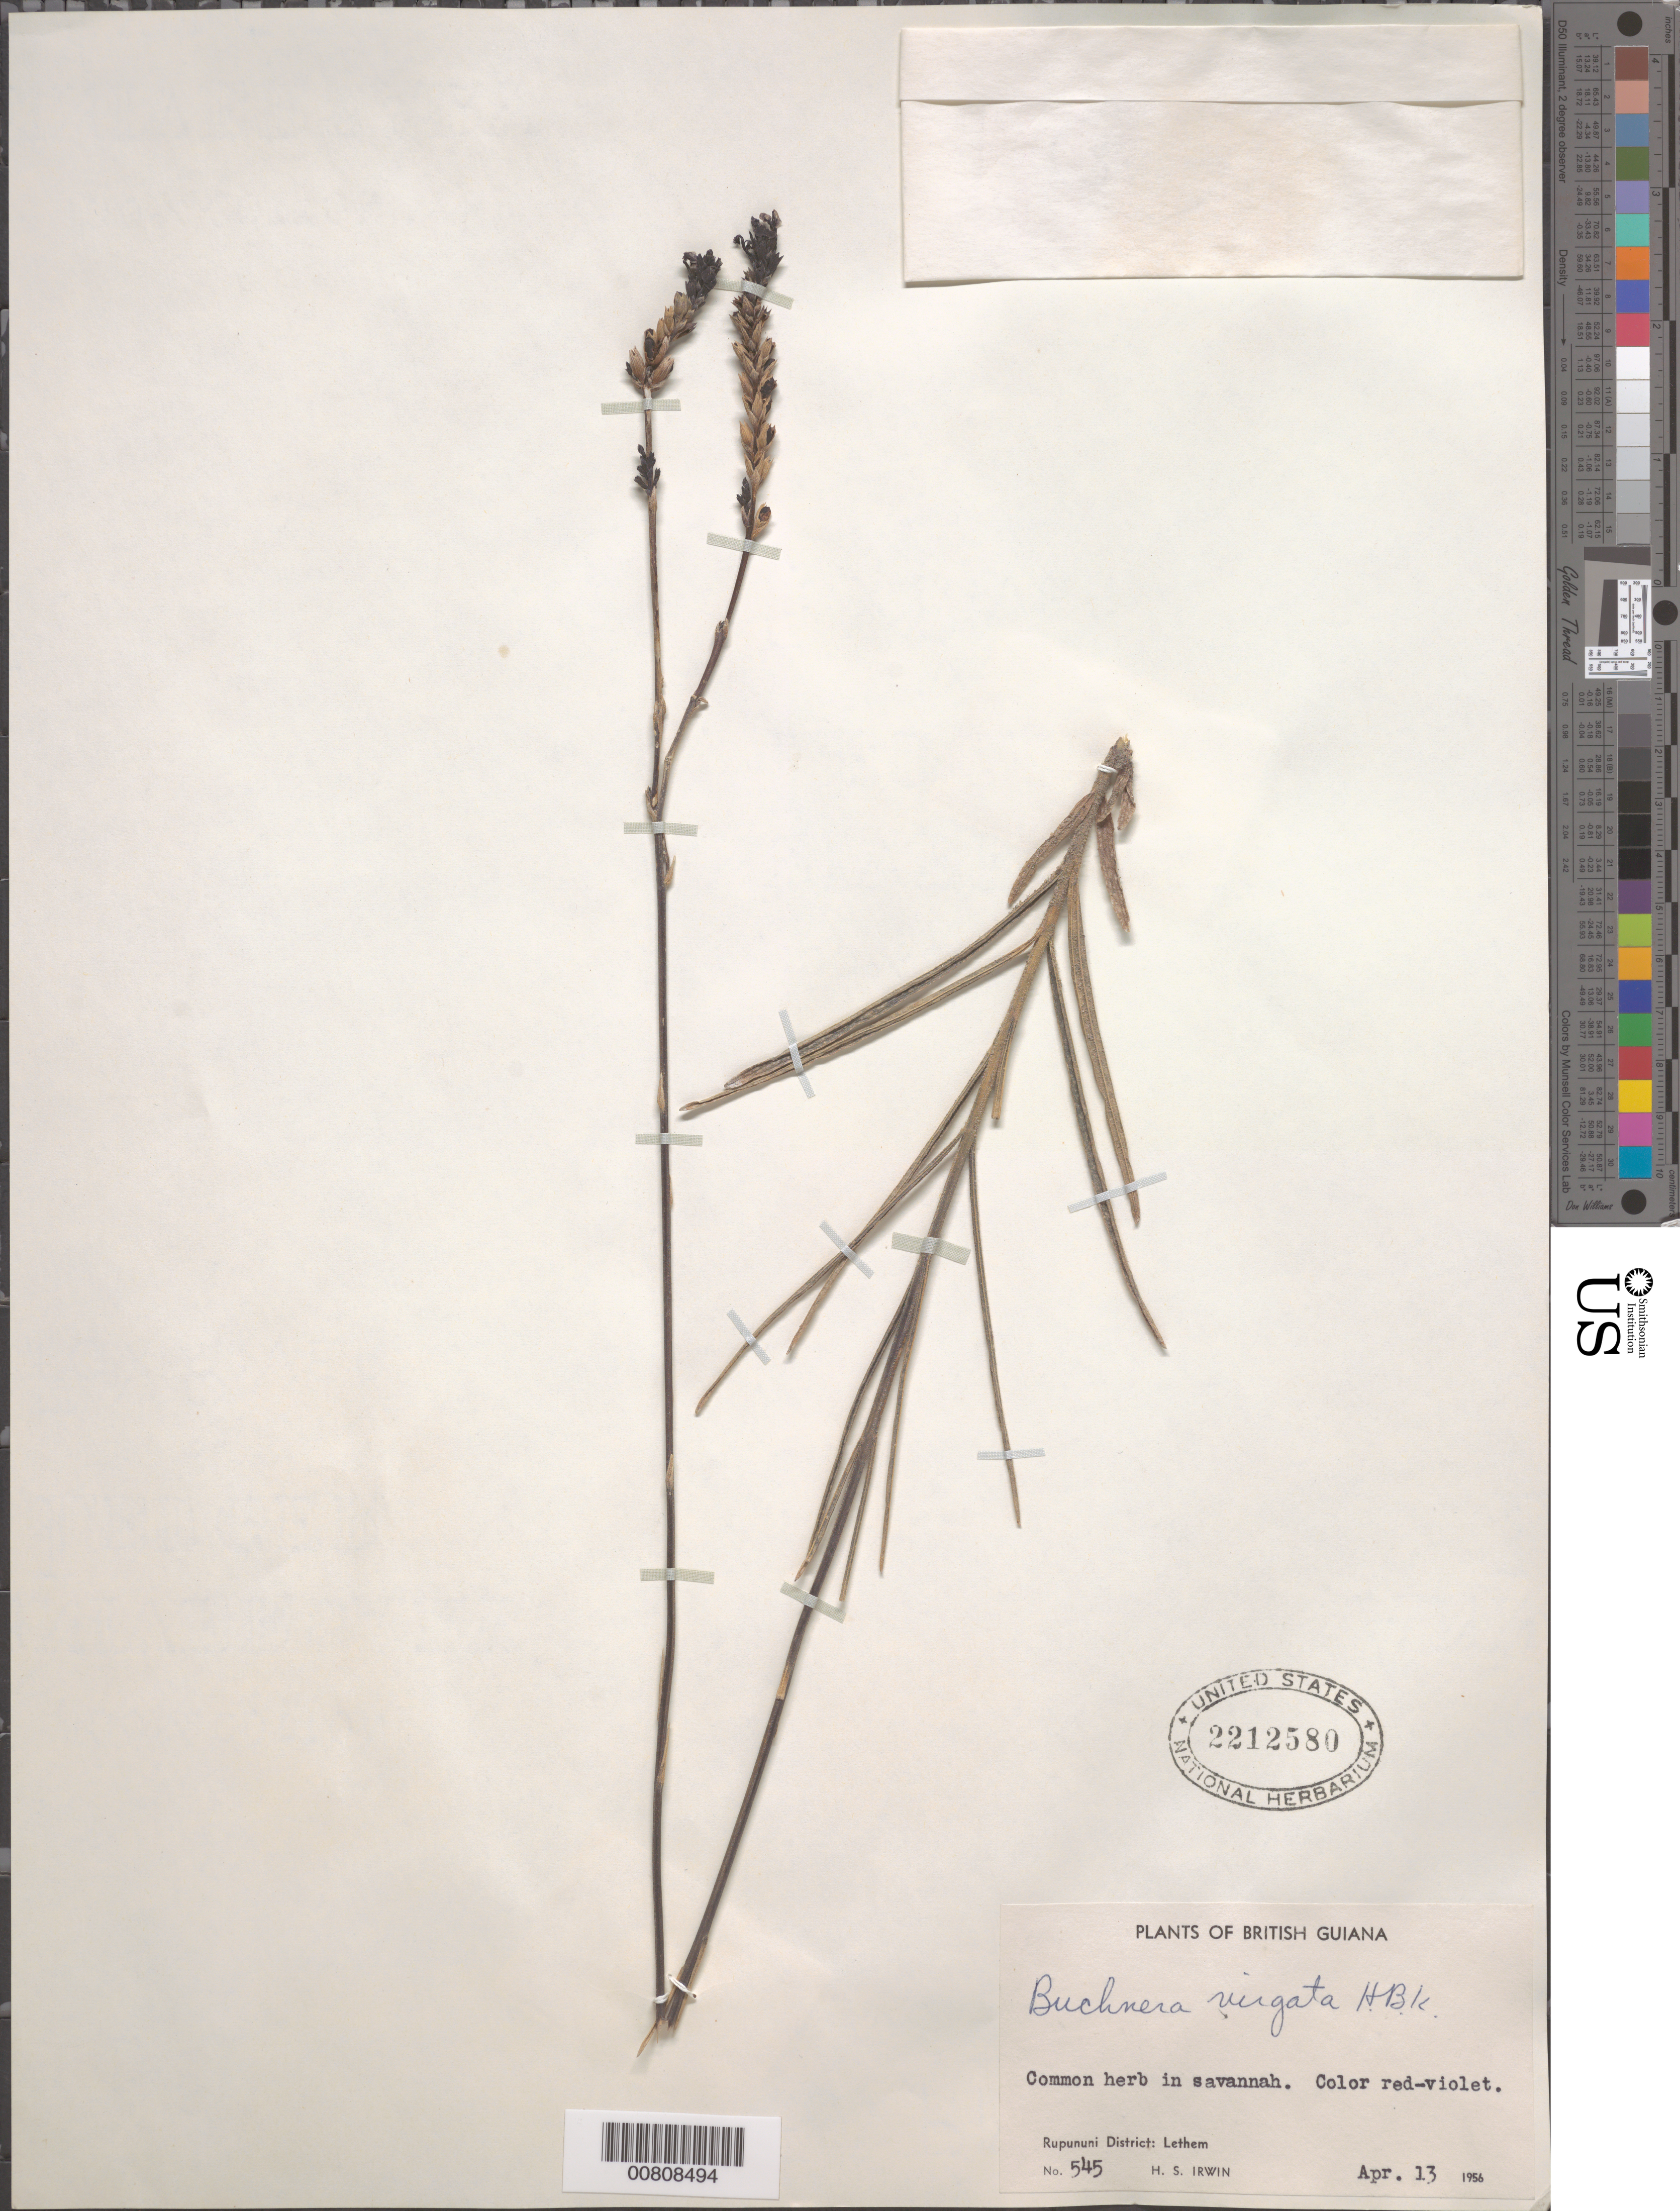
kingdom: Plantae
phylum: Tracheophyta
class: Magnoliopsida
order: Lamiales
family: Orobanchaceae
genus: Buchnera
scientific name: Buchnera virgata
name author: Kunth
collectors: H. Irwin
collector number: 545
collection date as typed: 13-Apr-56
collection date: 1956-04-13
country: Guyana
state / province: U. Takutu-U. Essequibo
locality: Lethem, Rupununi Dist.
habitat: Savanna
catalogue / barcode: US 2212580